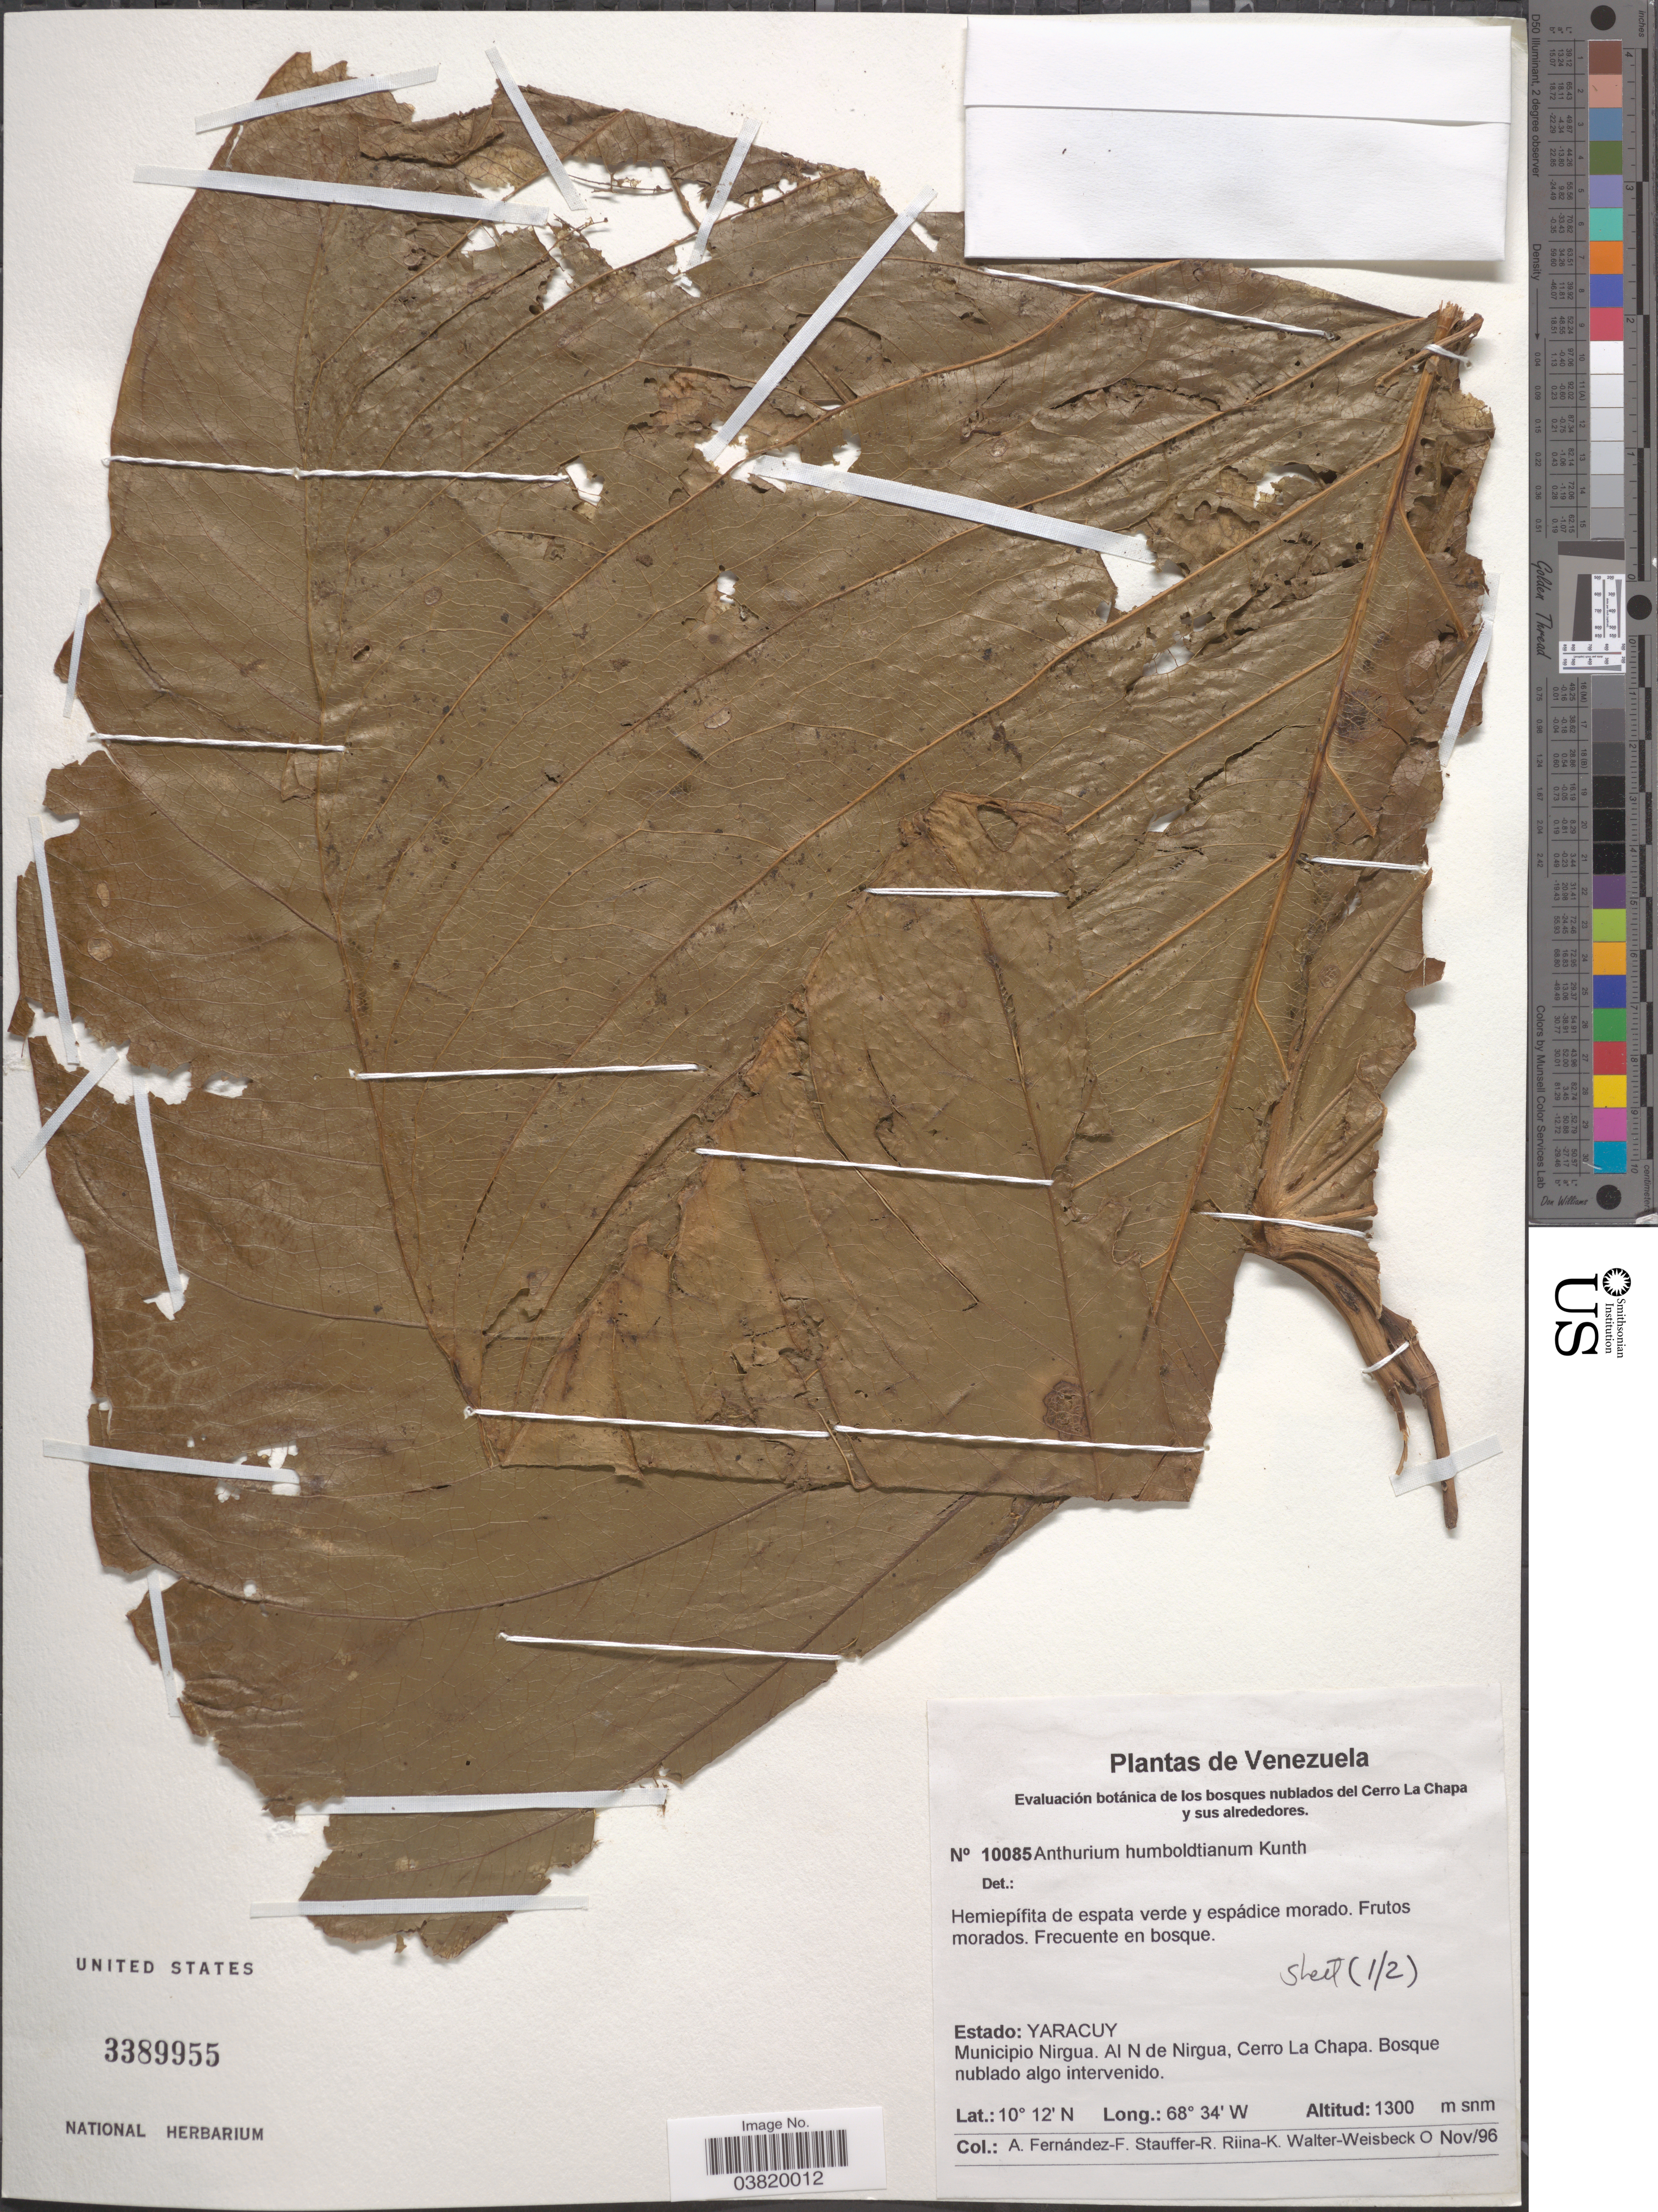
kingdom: Plantae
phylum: Tracheophyta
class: Liliopsida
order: Alismatales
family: Araceae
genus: Anthurium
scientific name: Anthurium humboldtianum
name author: Kunth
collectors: A. Fernández F., Stauffer-R., K. Riina & O. Walter-Weisbeck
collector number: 10085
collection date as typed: Transcribed d/m/y: /11/96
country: Venezuela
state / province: Yaracuy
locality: Municipio Nirgua. Al N de Nirgua, Cerro La Chapa.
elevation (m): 1300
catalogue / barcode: US 3389955